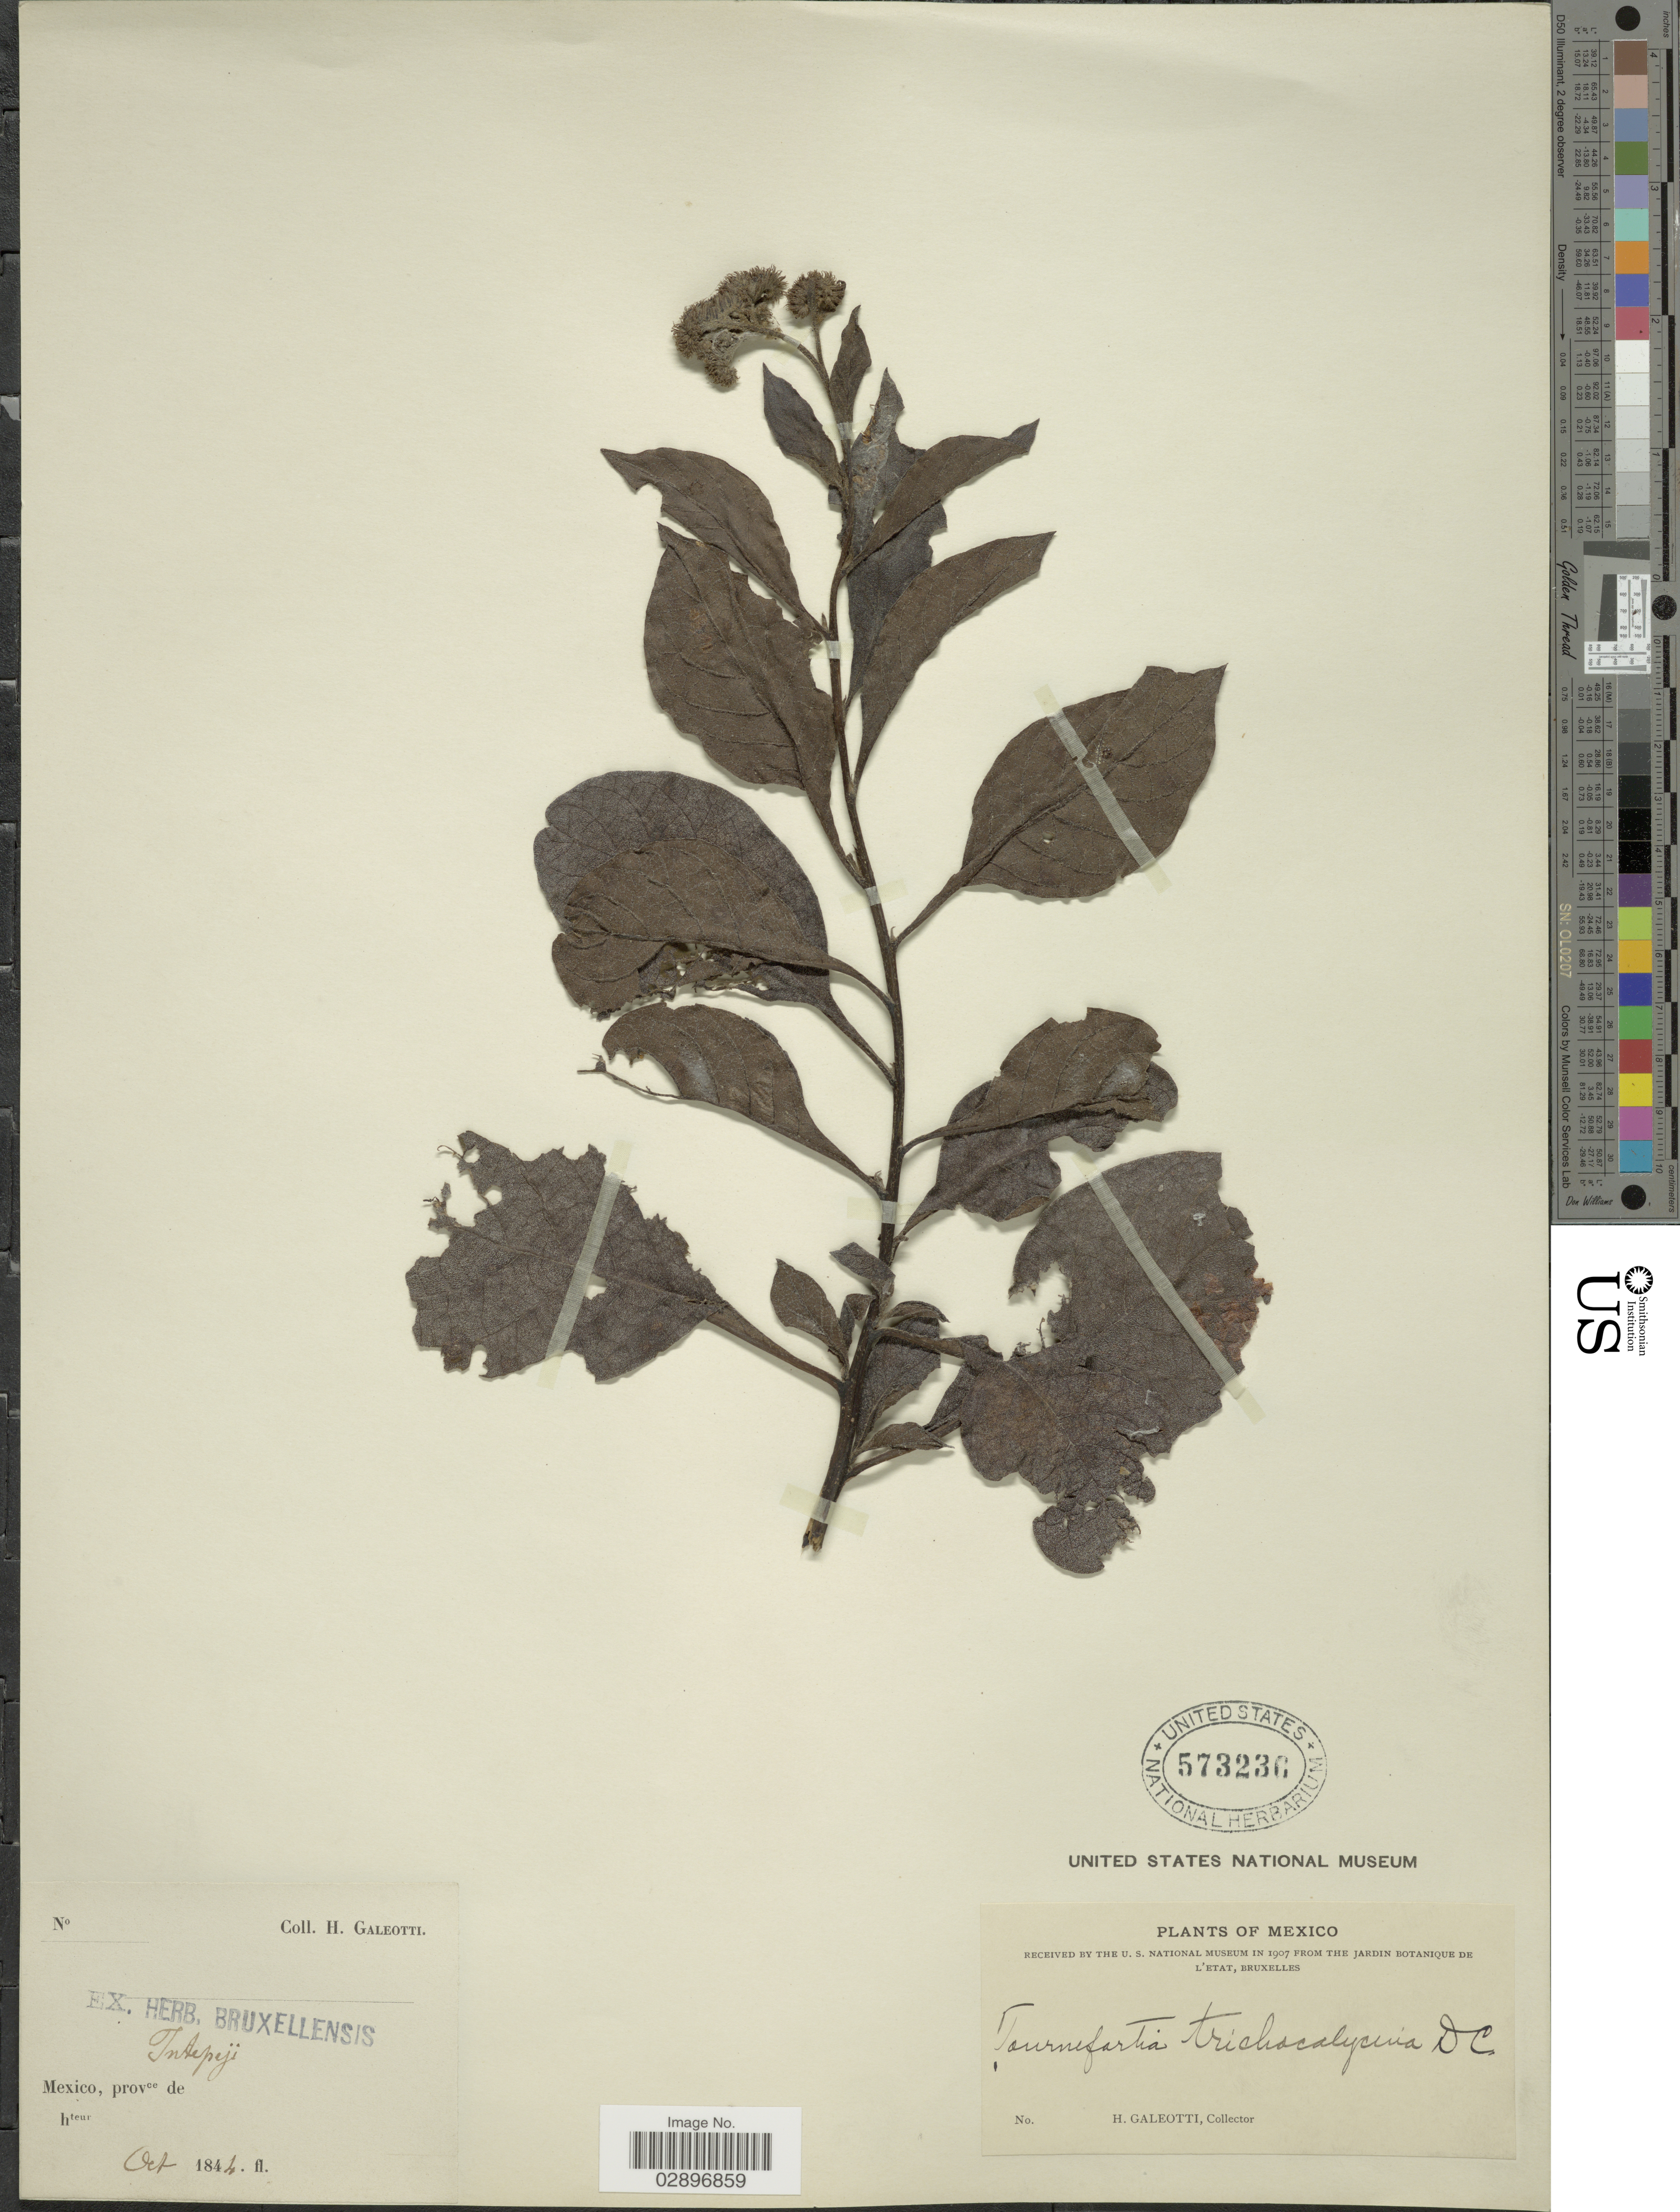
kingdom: Plantae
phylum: Tracheophyta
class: Magnoliopsida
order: Boraginales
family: Heliotropiaceae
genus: Tournefortia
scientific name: Tournefortia trichocalycina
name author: A. DC.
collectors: H. G. Galeotti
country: Mexico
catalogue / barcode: US 573236